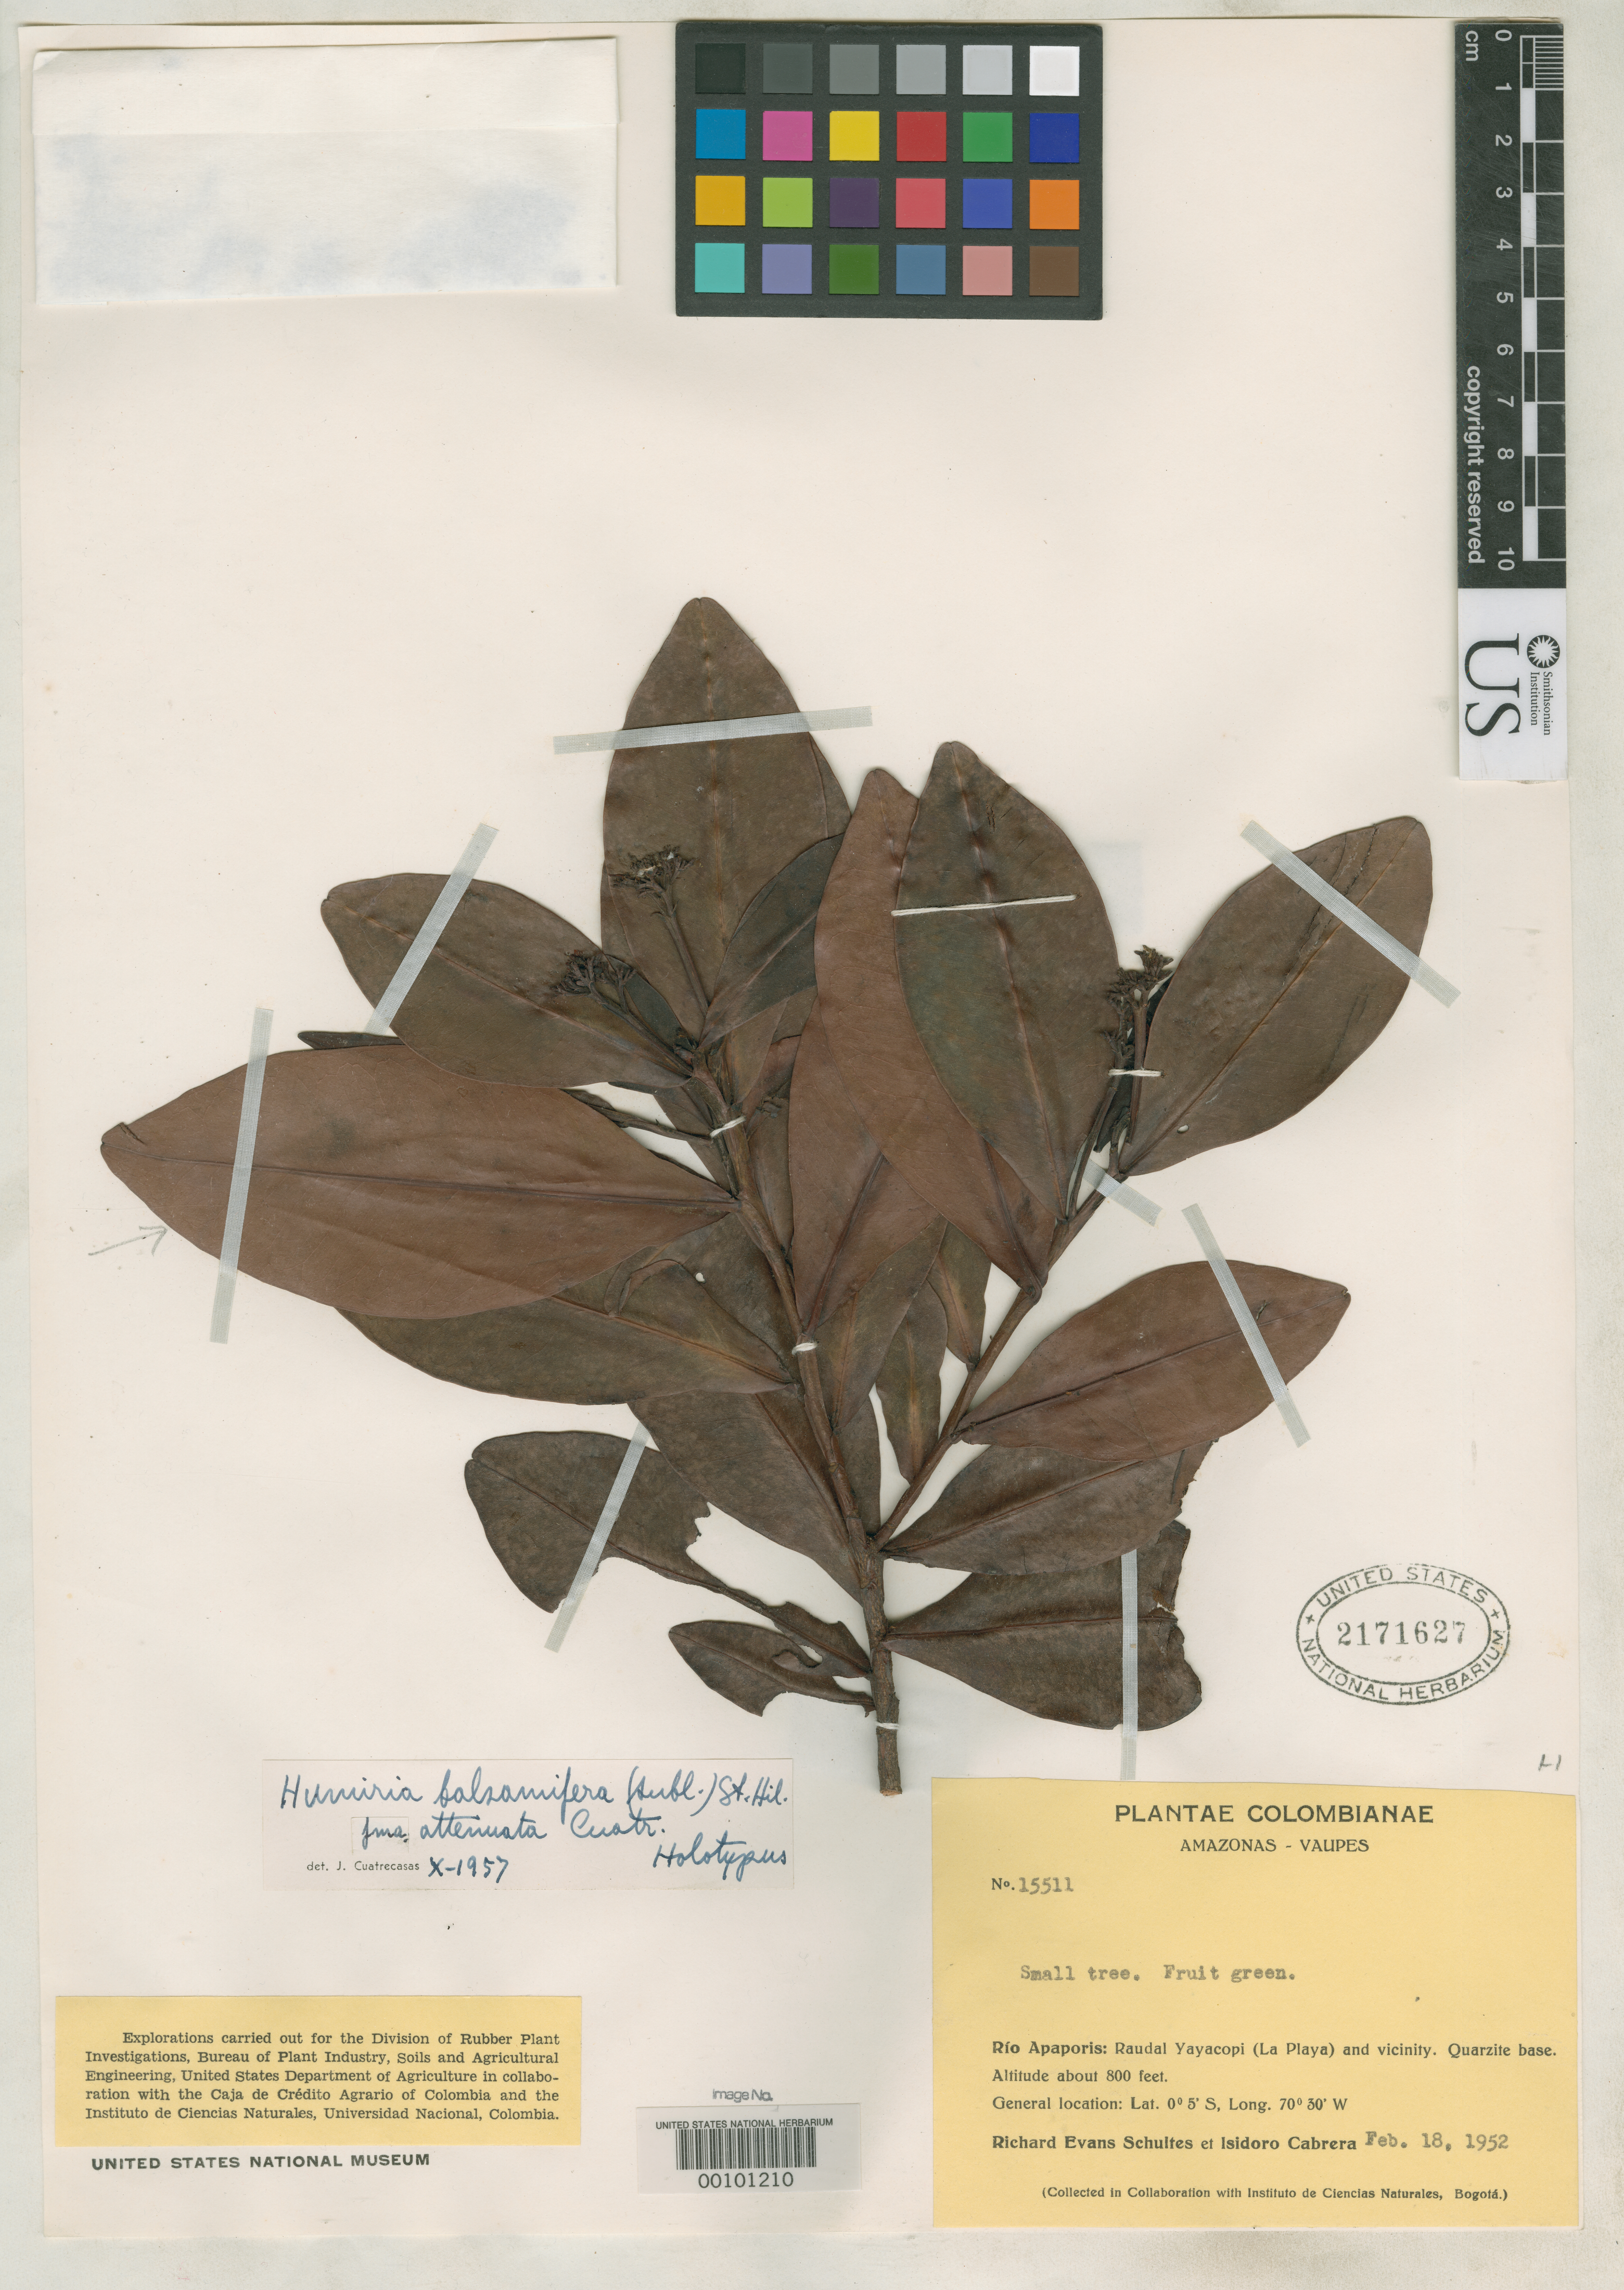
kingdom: Plantae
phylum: Tracheophyta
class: Magnoliopsida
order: Malpighiales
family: Humiriaceae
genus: Humiria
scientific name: Humiria balsamifera f. attenuata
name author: Cuatrec.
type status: Holotype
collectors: R. E. Schultes & I. Cabrera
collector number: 15511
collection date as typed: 18 Feb 1952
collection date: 1952-02-18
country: Colombia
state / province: Amazônas / Vaupés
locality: Rio Apaporis, Raudal Ya Yacopi (La Playa)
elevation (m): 244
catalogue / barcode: US 2171627